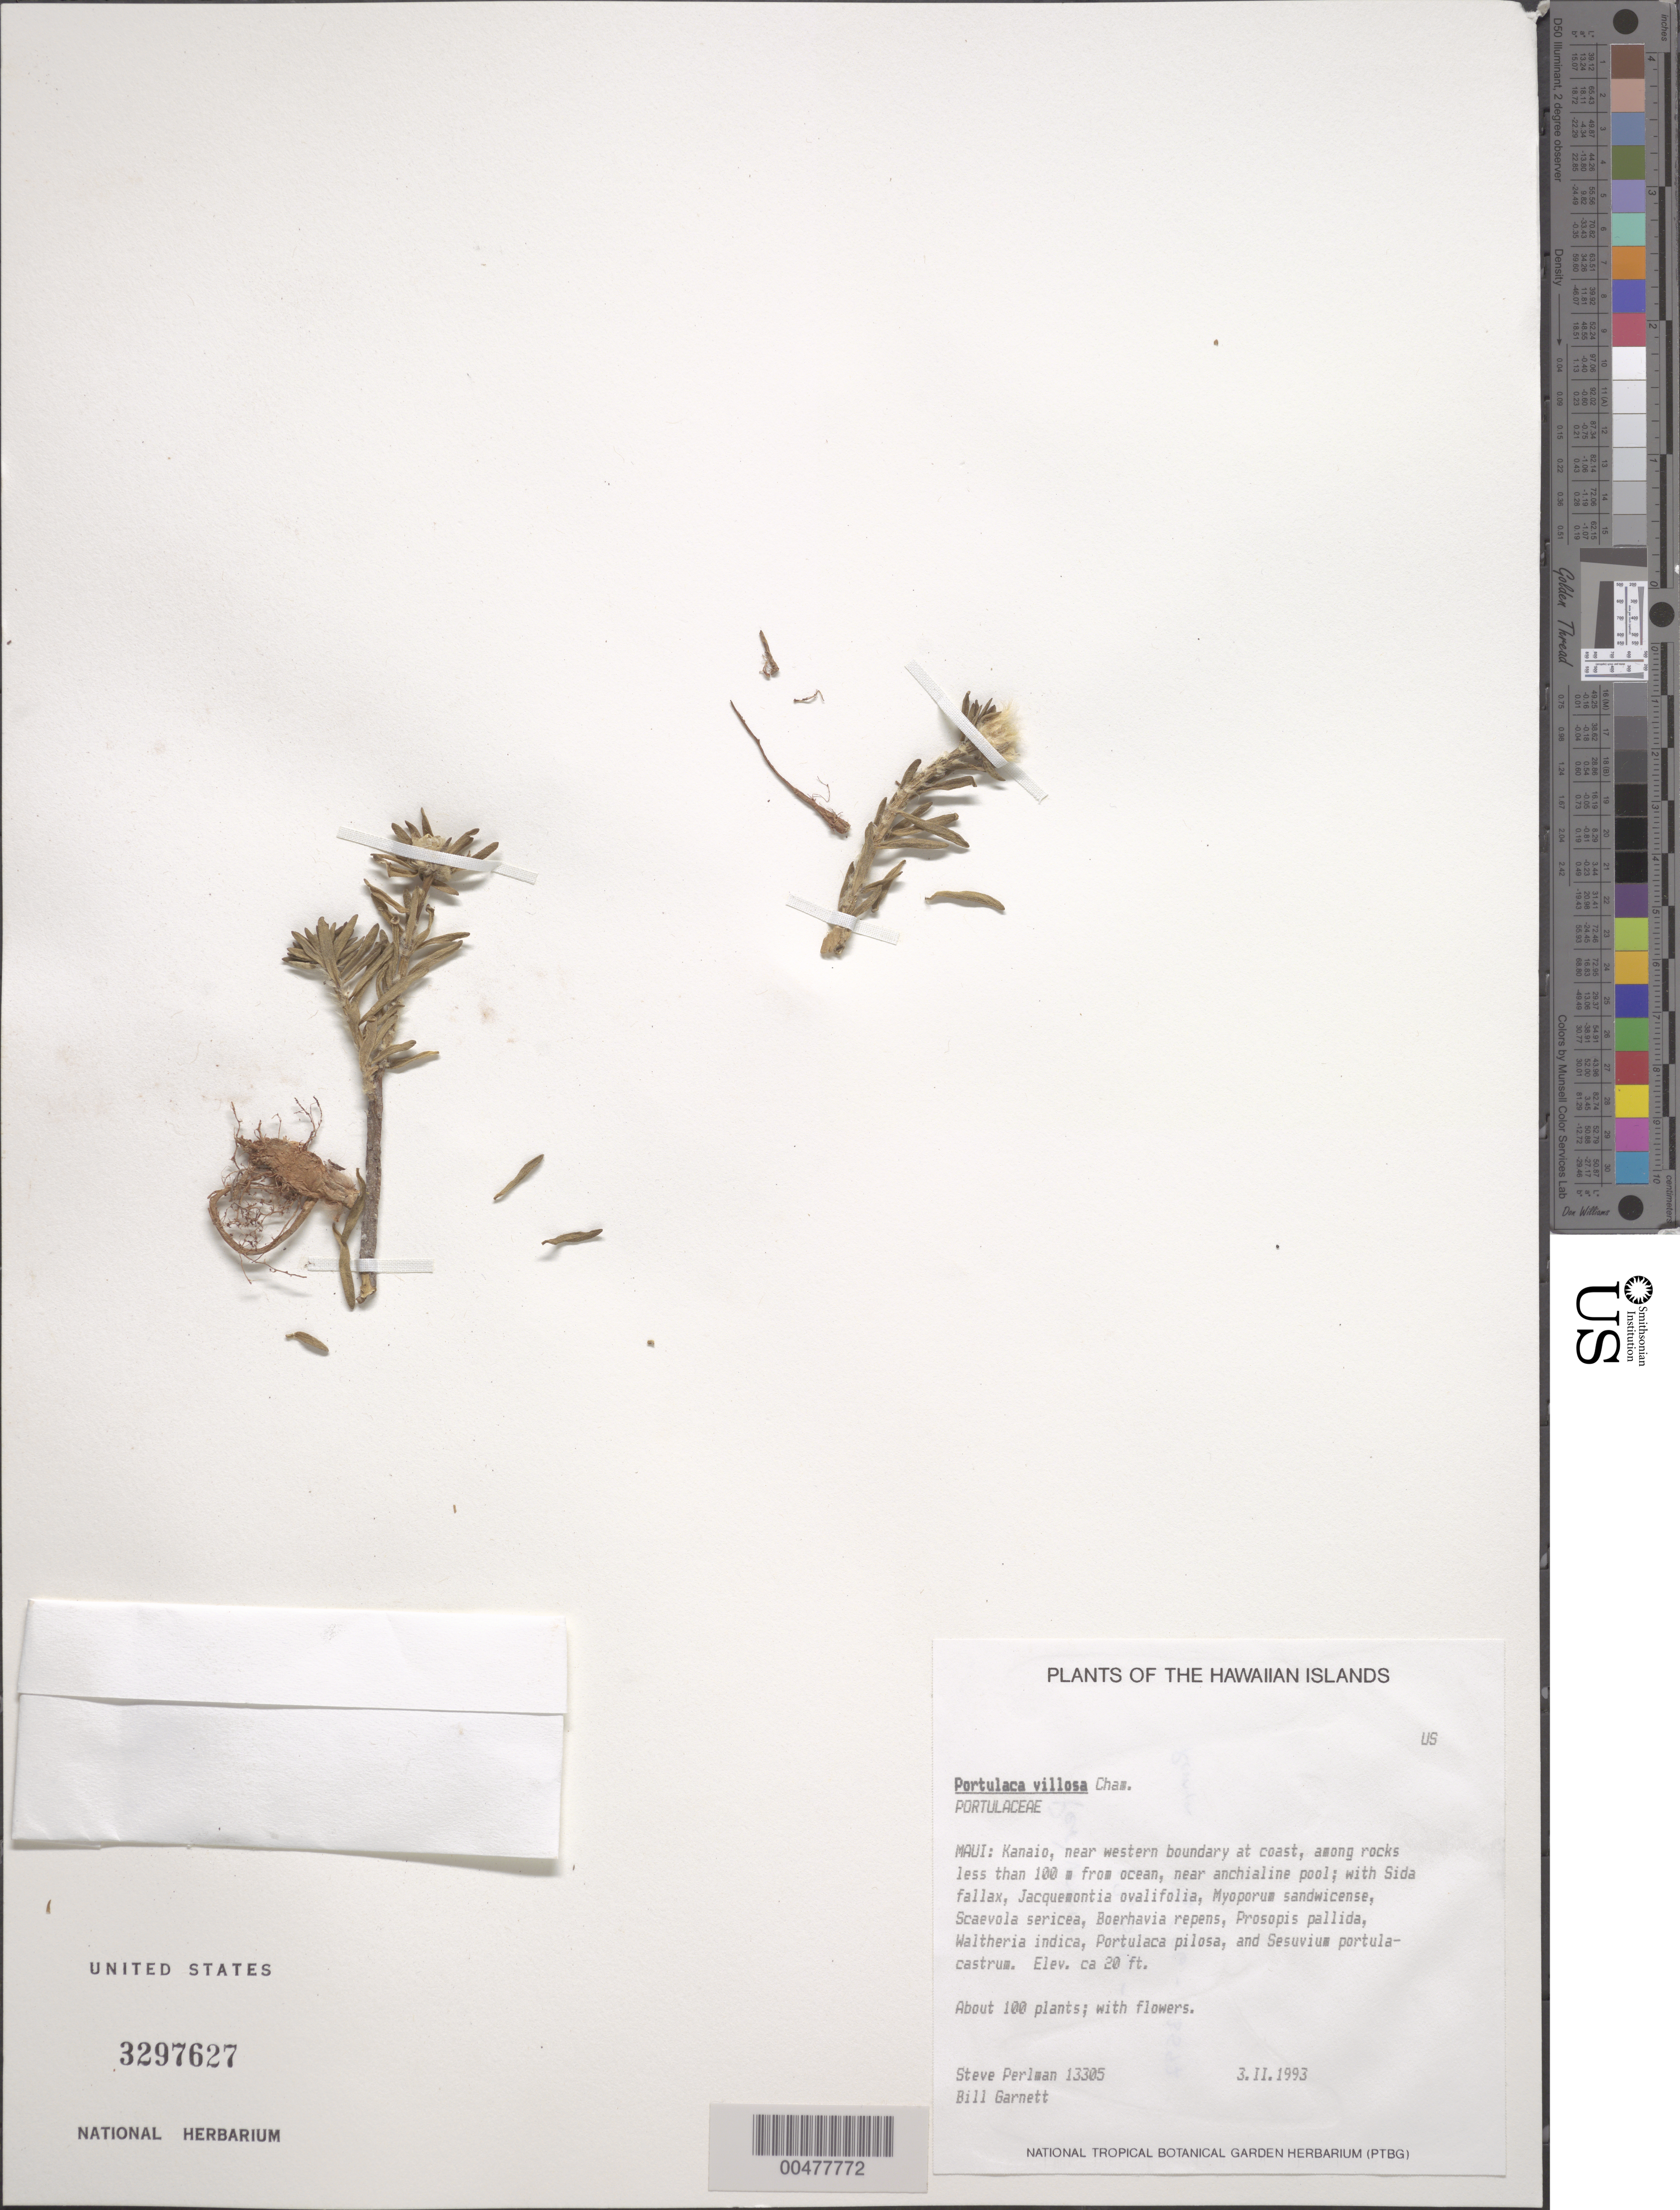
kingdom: Plantae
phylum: Tracheophyta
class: Magnoliopsida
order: Caryophyllales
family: Portulacaceae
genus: Portulaca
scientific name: Portulaca villosa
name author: Cham.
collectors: S. P. Perlman & B. Garnett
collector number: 13305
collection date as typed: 3 Feb 1993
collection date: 1993-02-03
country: United States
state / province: Hawaii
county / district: Maui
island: Maui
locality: Kanaio, near W boundary at coast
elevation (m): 6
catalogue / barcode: US 3297627